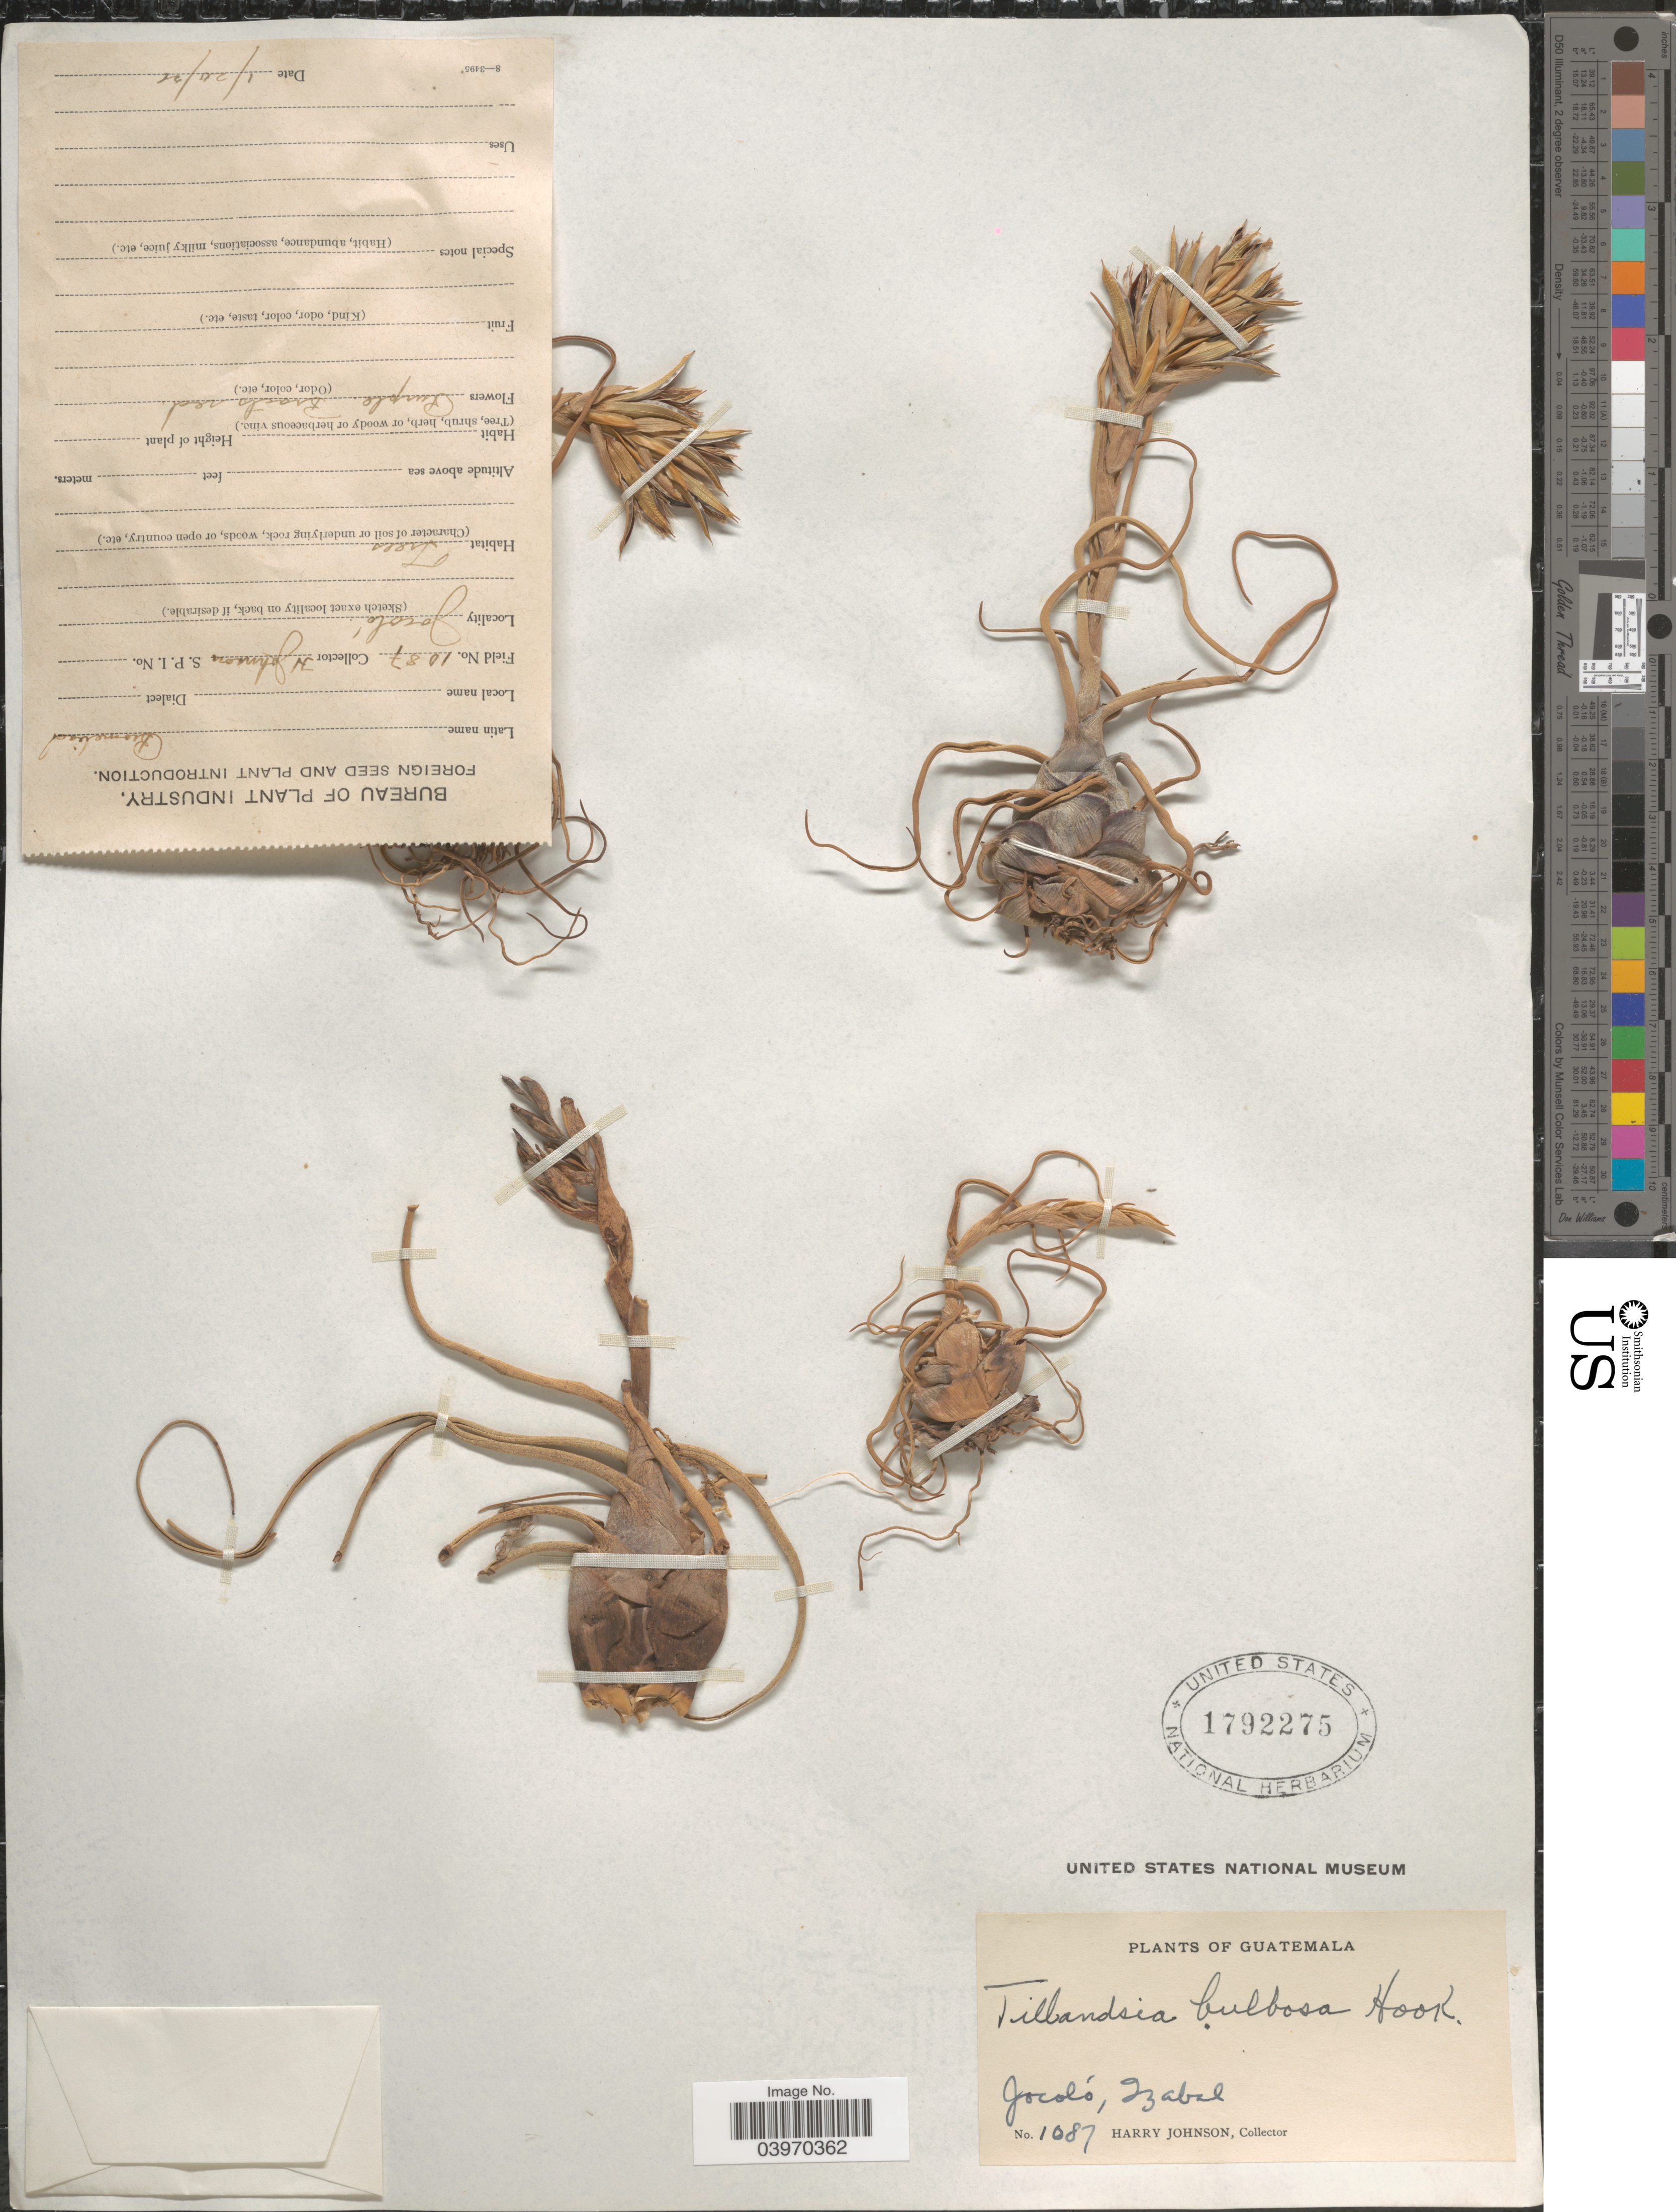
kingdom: Plantae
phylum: Tracheophyta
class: Liliopsida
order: Poales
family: Bromeliaceae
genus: Tillandsia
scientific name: Tillandsia bulbosa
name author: Hook.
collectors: H. Johnson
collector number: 1087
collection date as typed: Transcribed d/m/y: 20/1/26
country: Guatemala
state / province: Izabal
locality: Jocoló.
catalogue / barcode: US 1792275